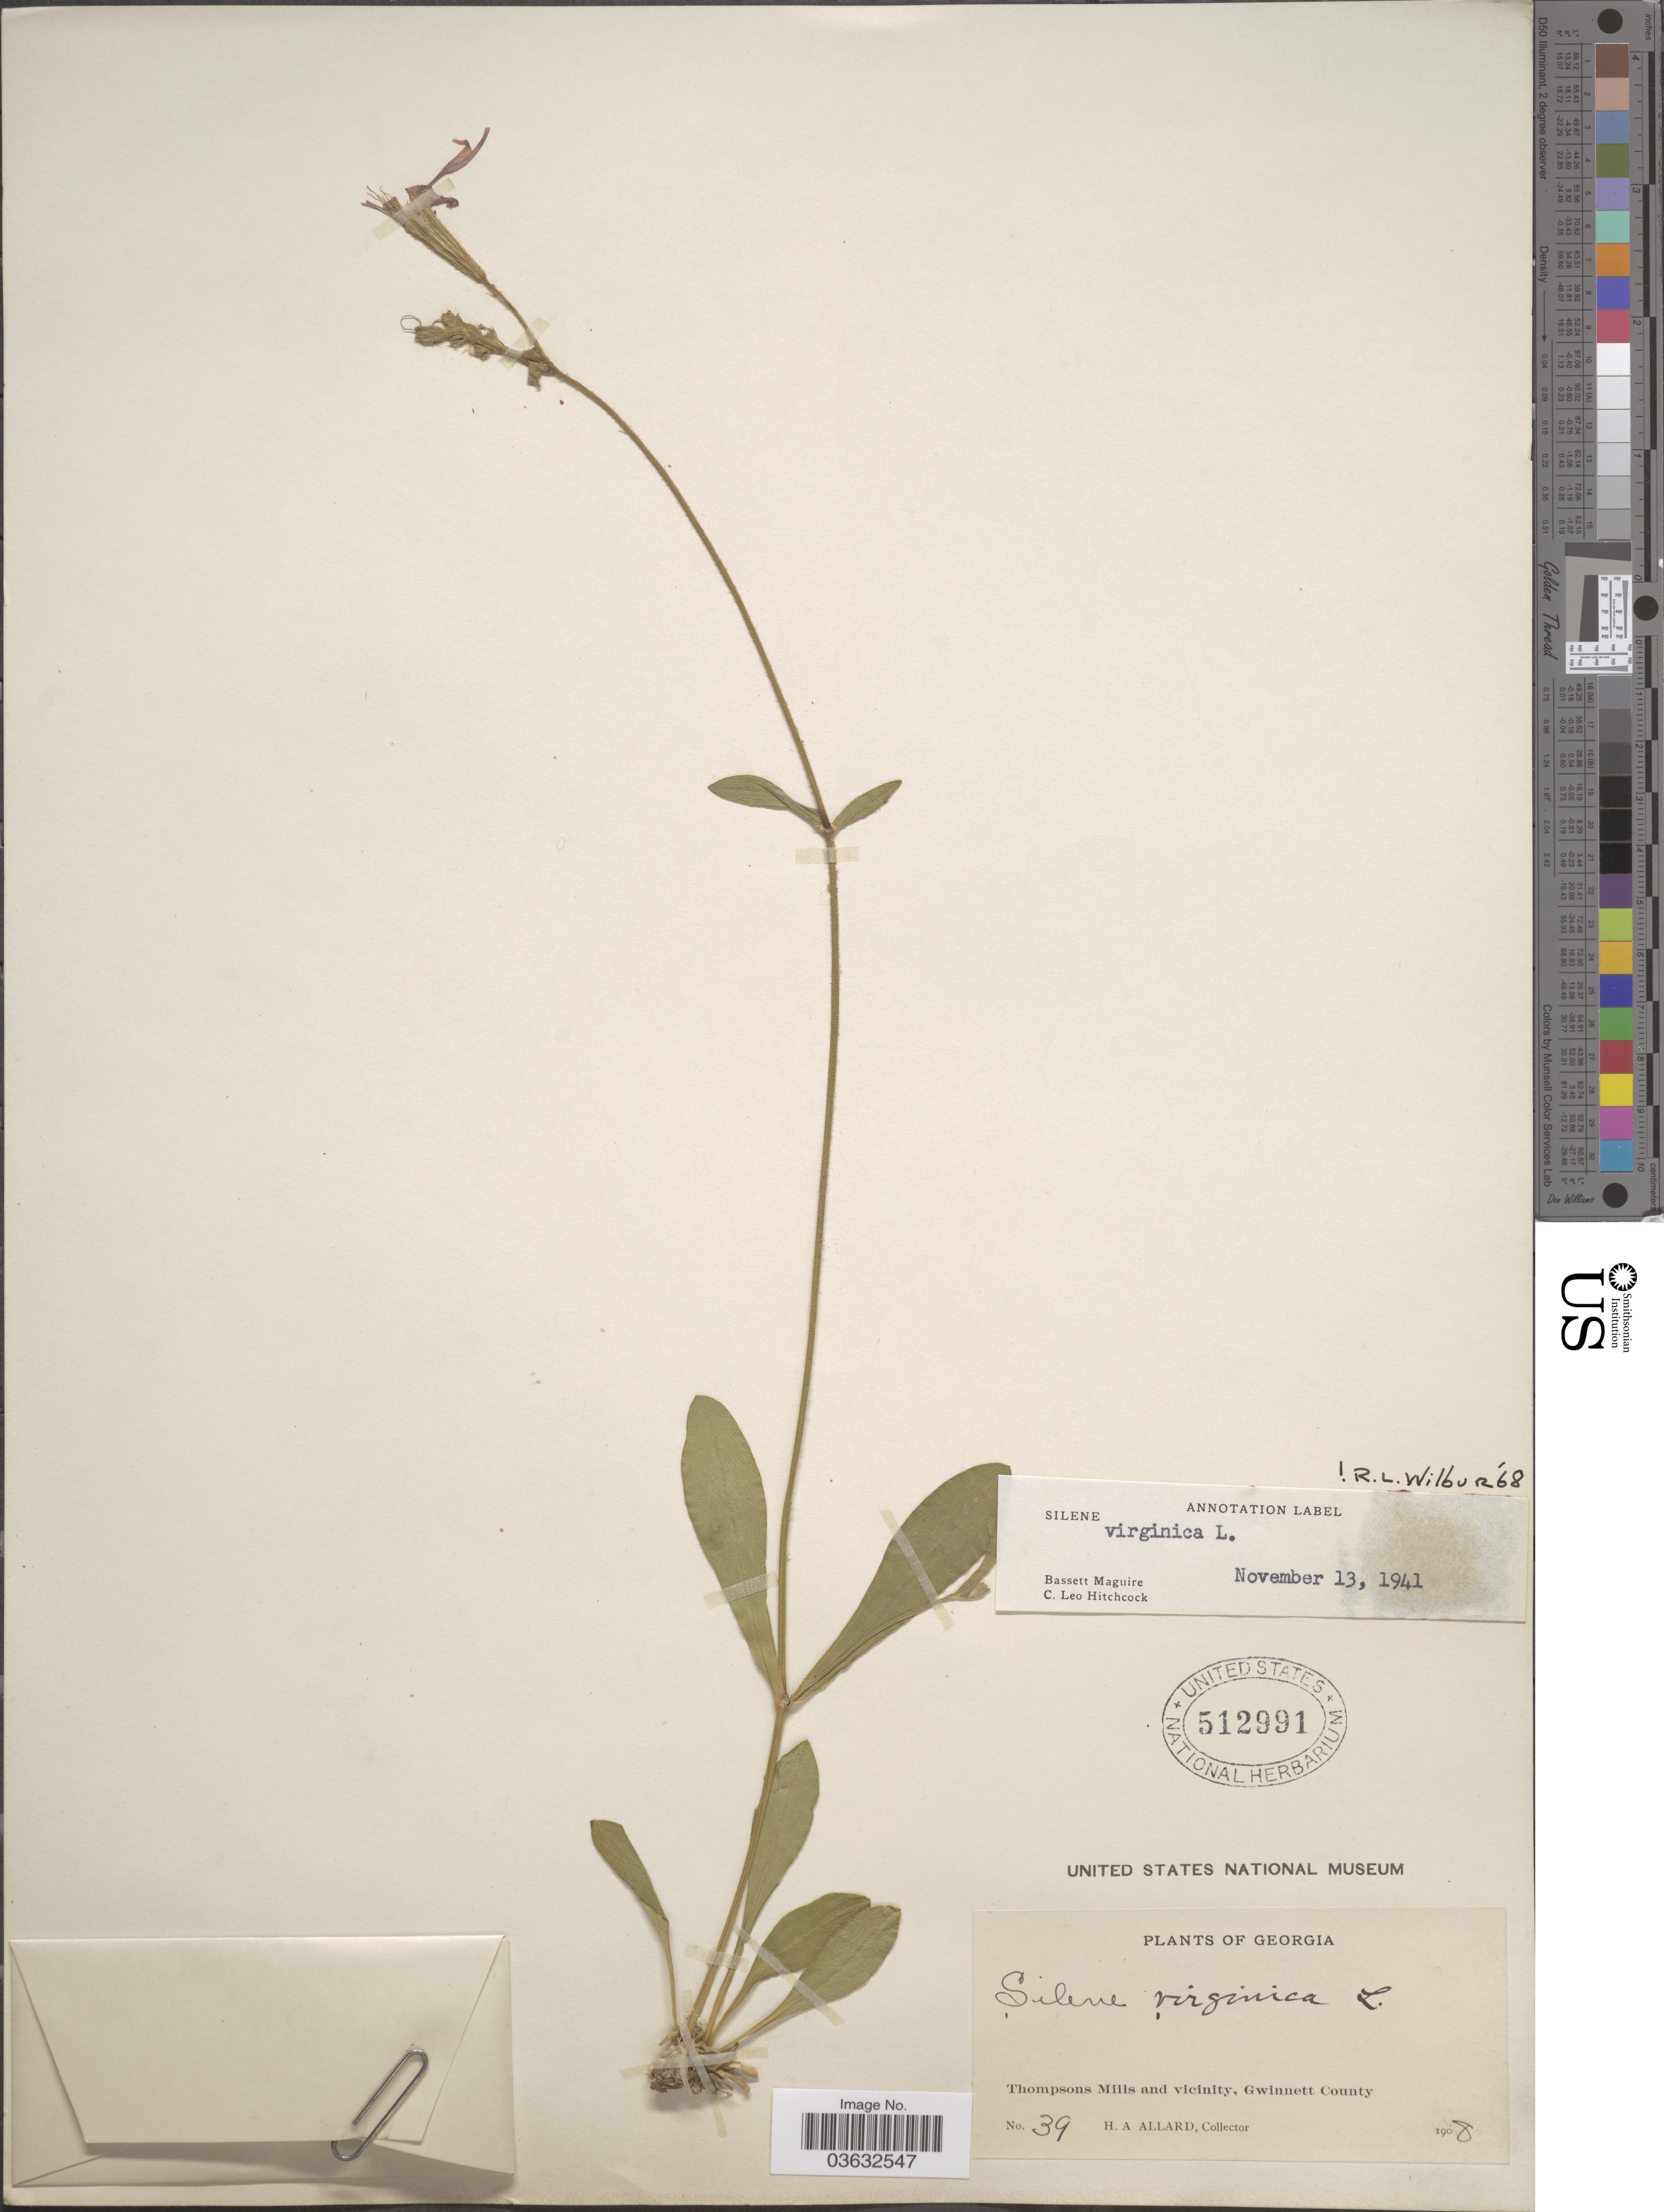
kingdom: Plantae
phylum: Tracheophyta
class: Magnoliopsida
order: Caryophyllales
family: Caryophyllaceae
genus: Silene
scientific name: Silene virginica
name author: L.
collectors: H. A. Allard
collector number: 39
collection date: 1908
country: United States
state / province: Georgia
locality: Thompsons Mills and vicinity, Gwinnett County.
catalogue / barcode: US 512991